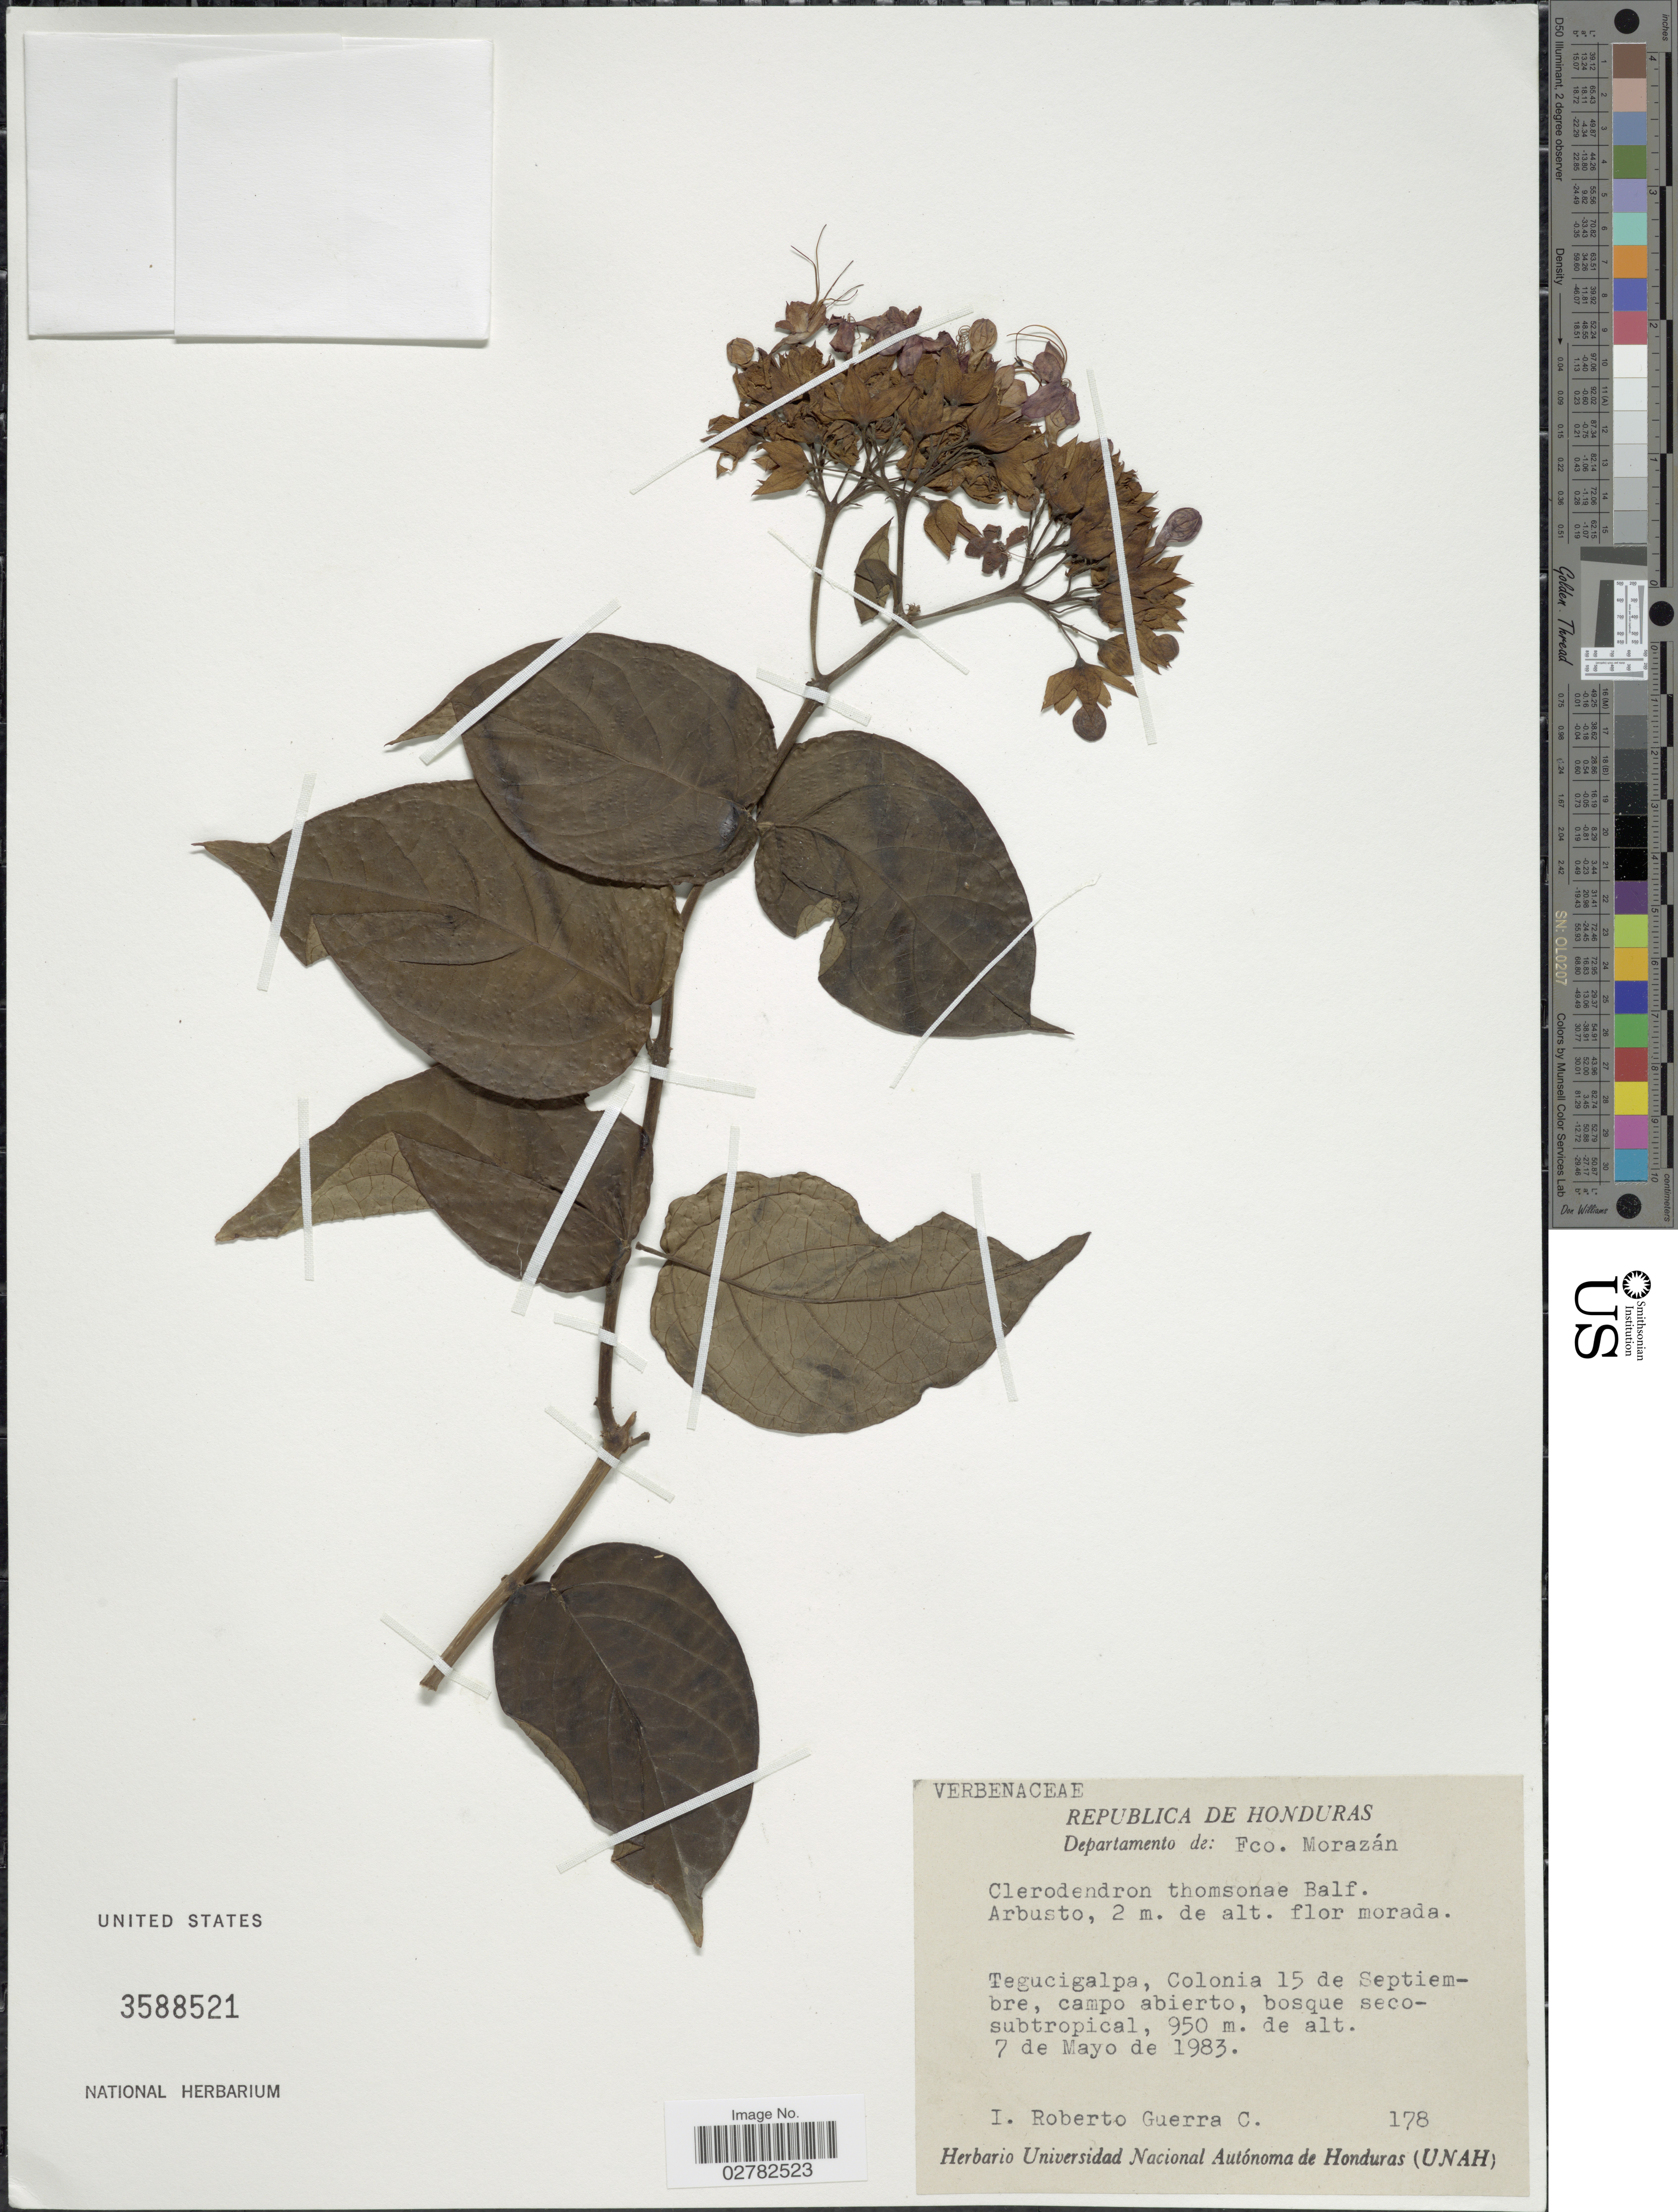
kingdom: Plantae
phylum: Tracheophyta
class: Magnoliopsida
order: Lamiales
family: Lamiaceae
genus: Clerodendrum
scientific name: Clerodendrum thomsoniae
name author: Balf.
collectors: I. R. Guerra C.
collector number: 178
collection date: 1983-05-07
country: Honduras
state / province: Fco. Morazán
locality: Departamento de: Fco. Morazán. Tegucigalpa, Colonia 15 de Septiembre, campo abierto.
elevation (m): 950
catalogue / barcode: US 3588521